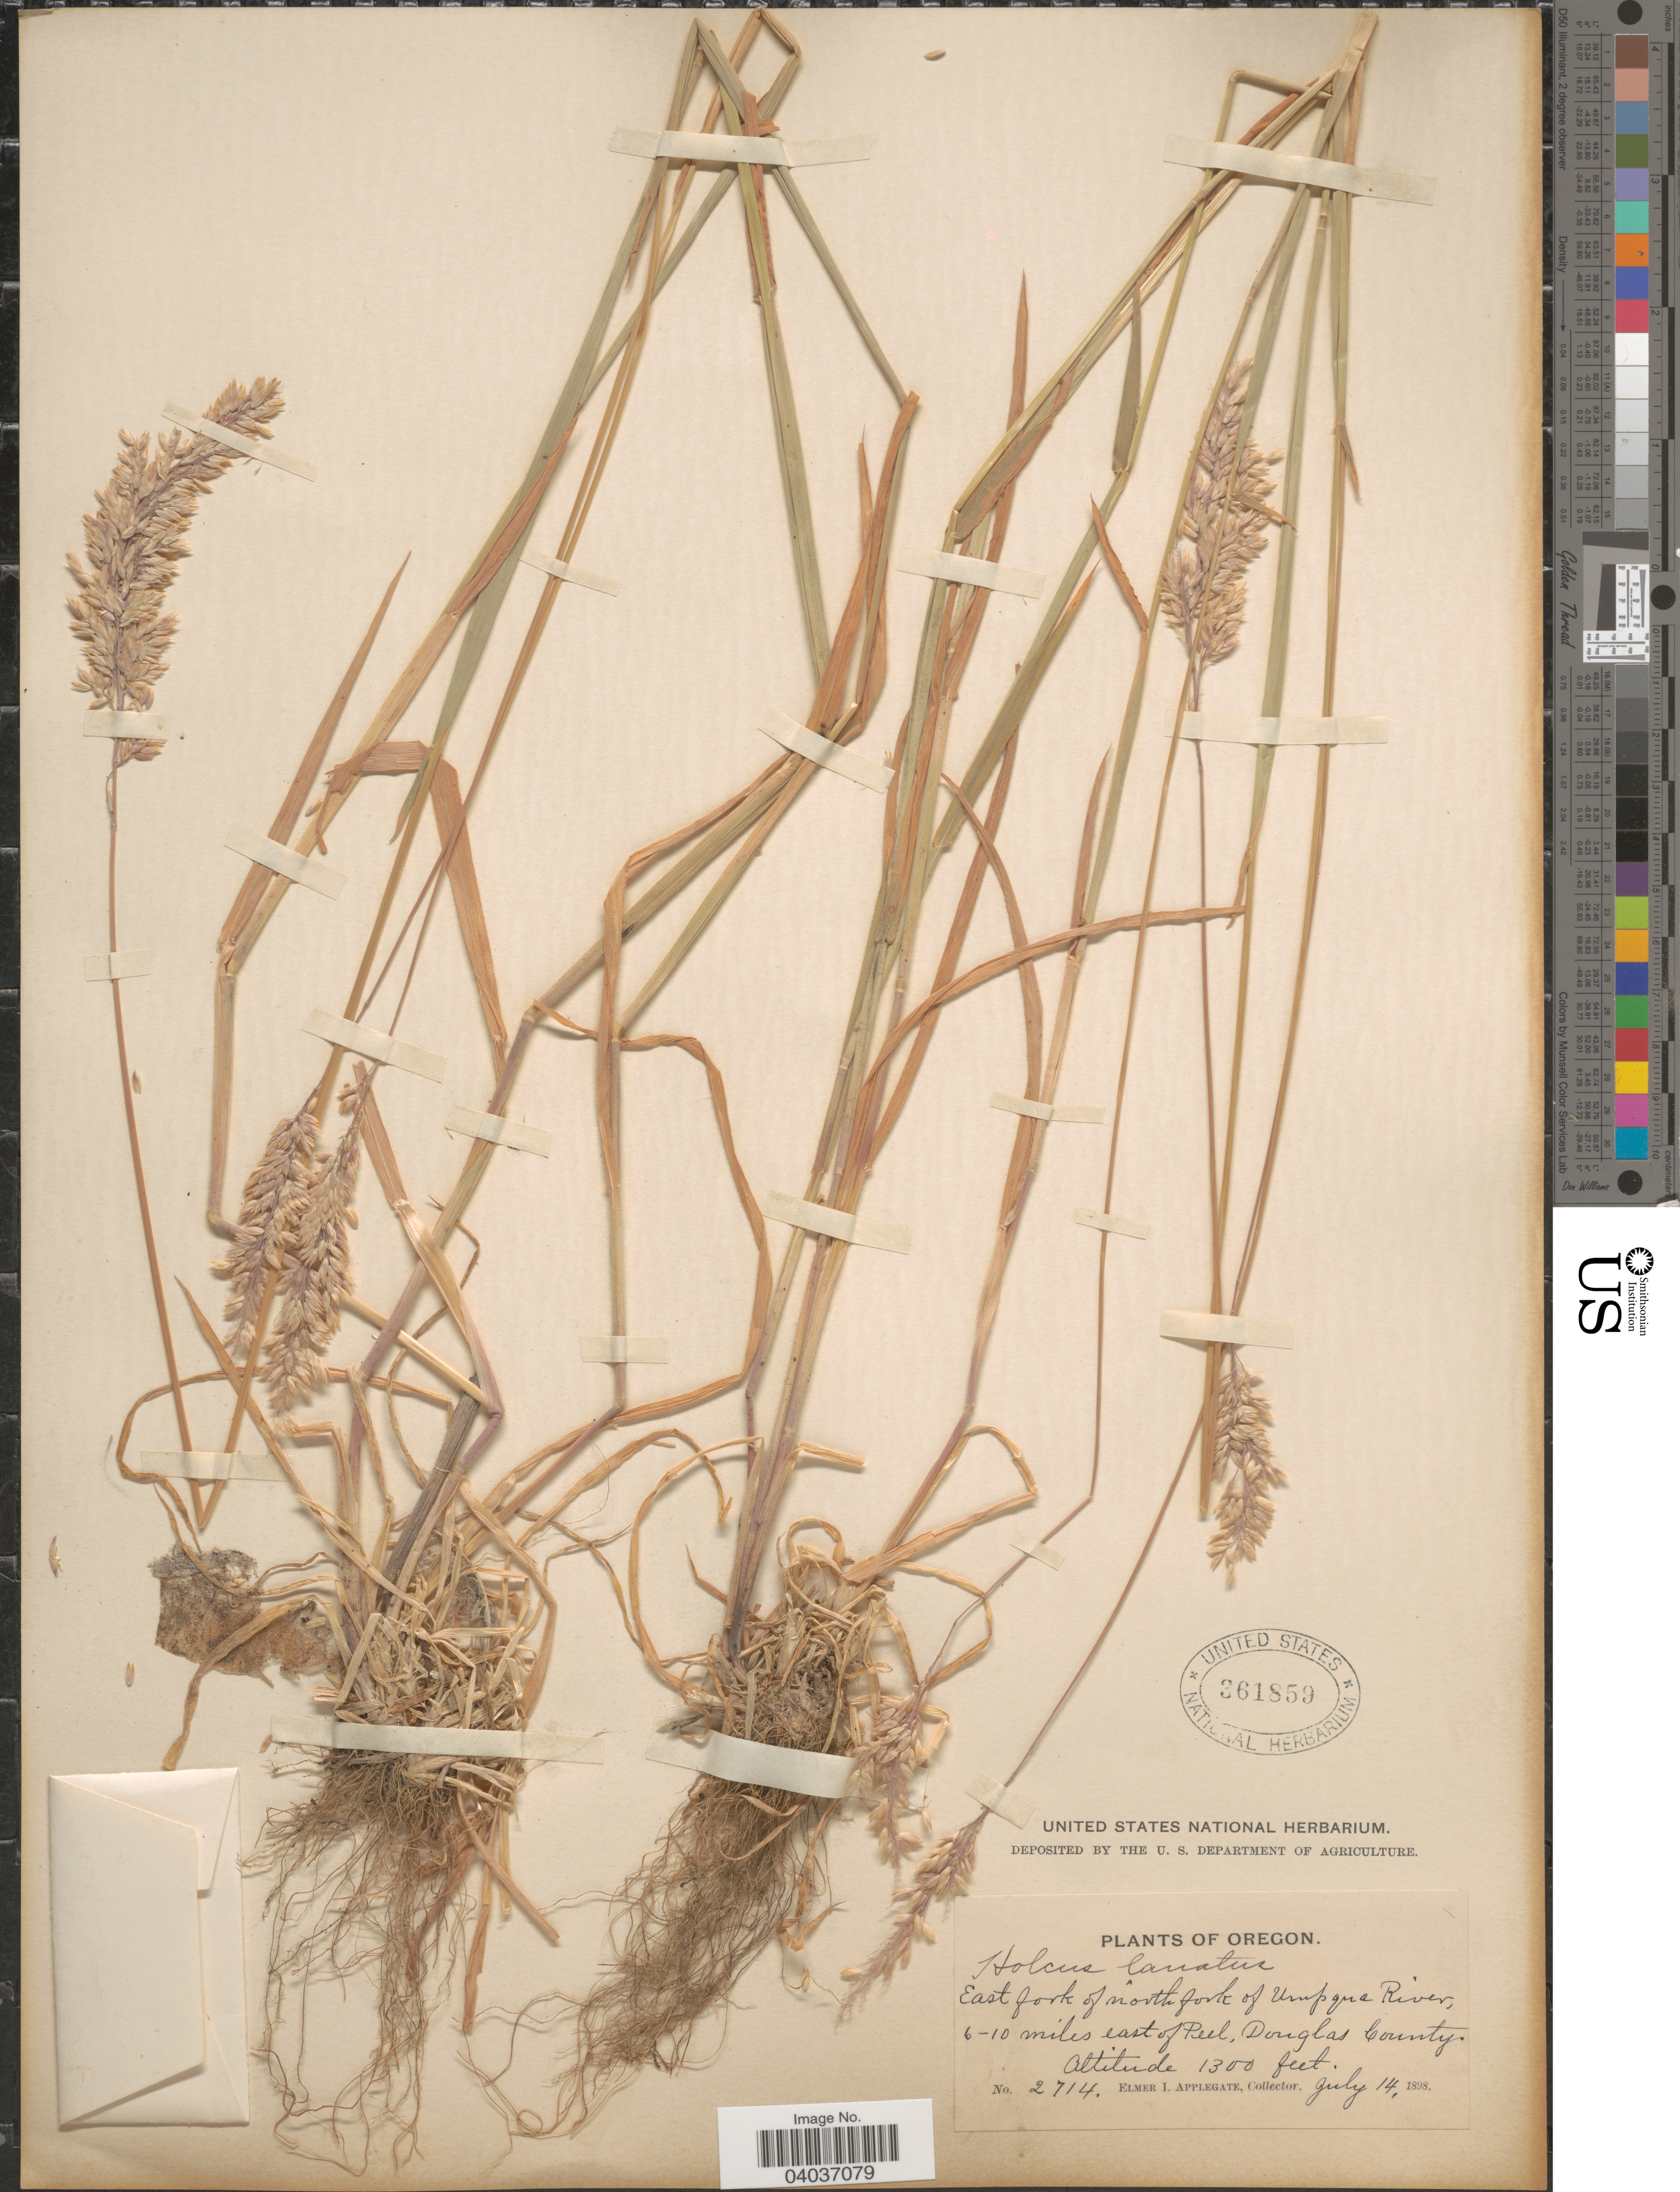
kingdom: Plantae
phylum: Tracheophyta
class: Liliopsida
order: Poales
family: Poaceae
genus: Holcus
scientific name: Holcus lanatus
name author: L.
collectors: E. I. Applegate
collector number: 2714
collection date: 1898-07-14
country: United States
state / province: Oregon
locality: East fork of north fork of Umpqua River, 6-10 miles east of Peel, Douglas County.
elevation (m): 396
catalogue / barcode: US 361859